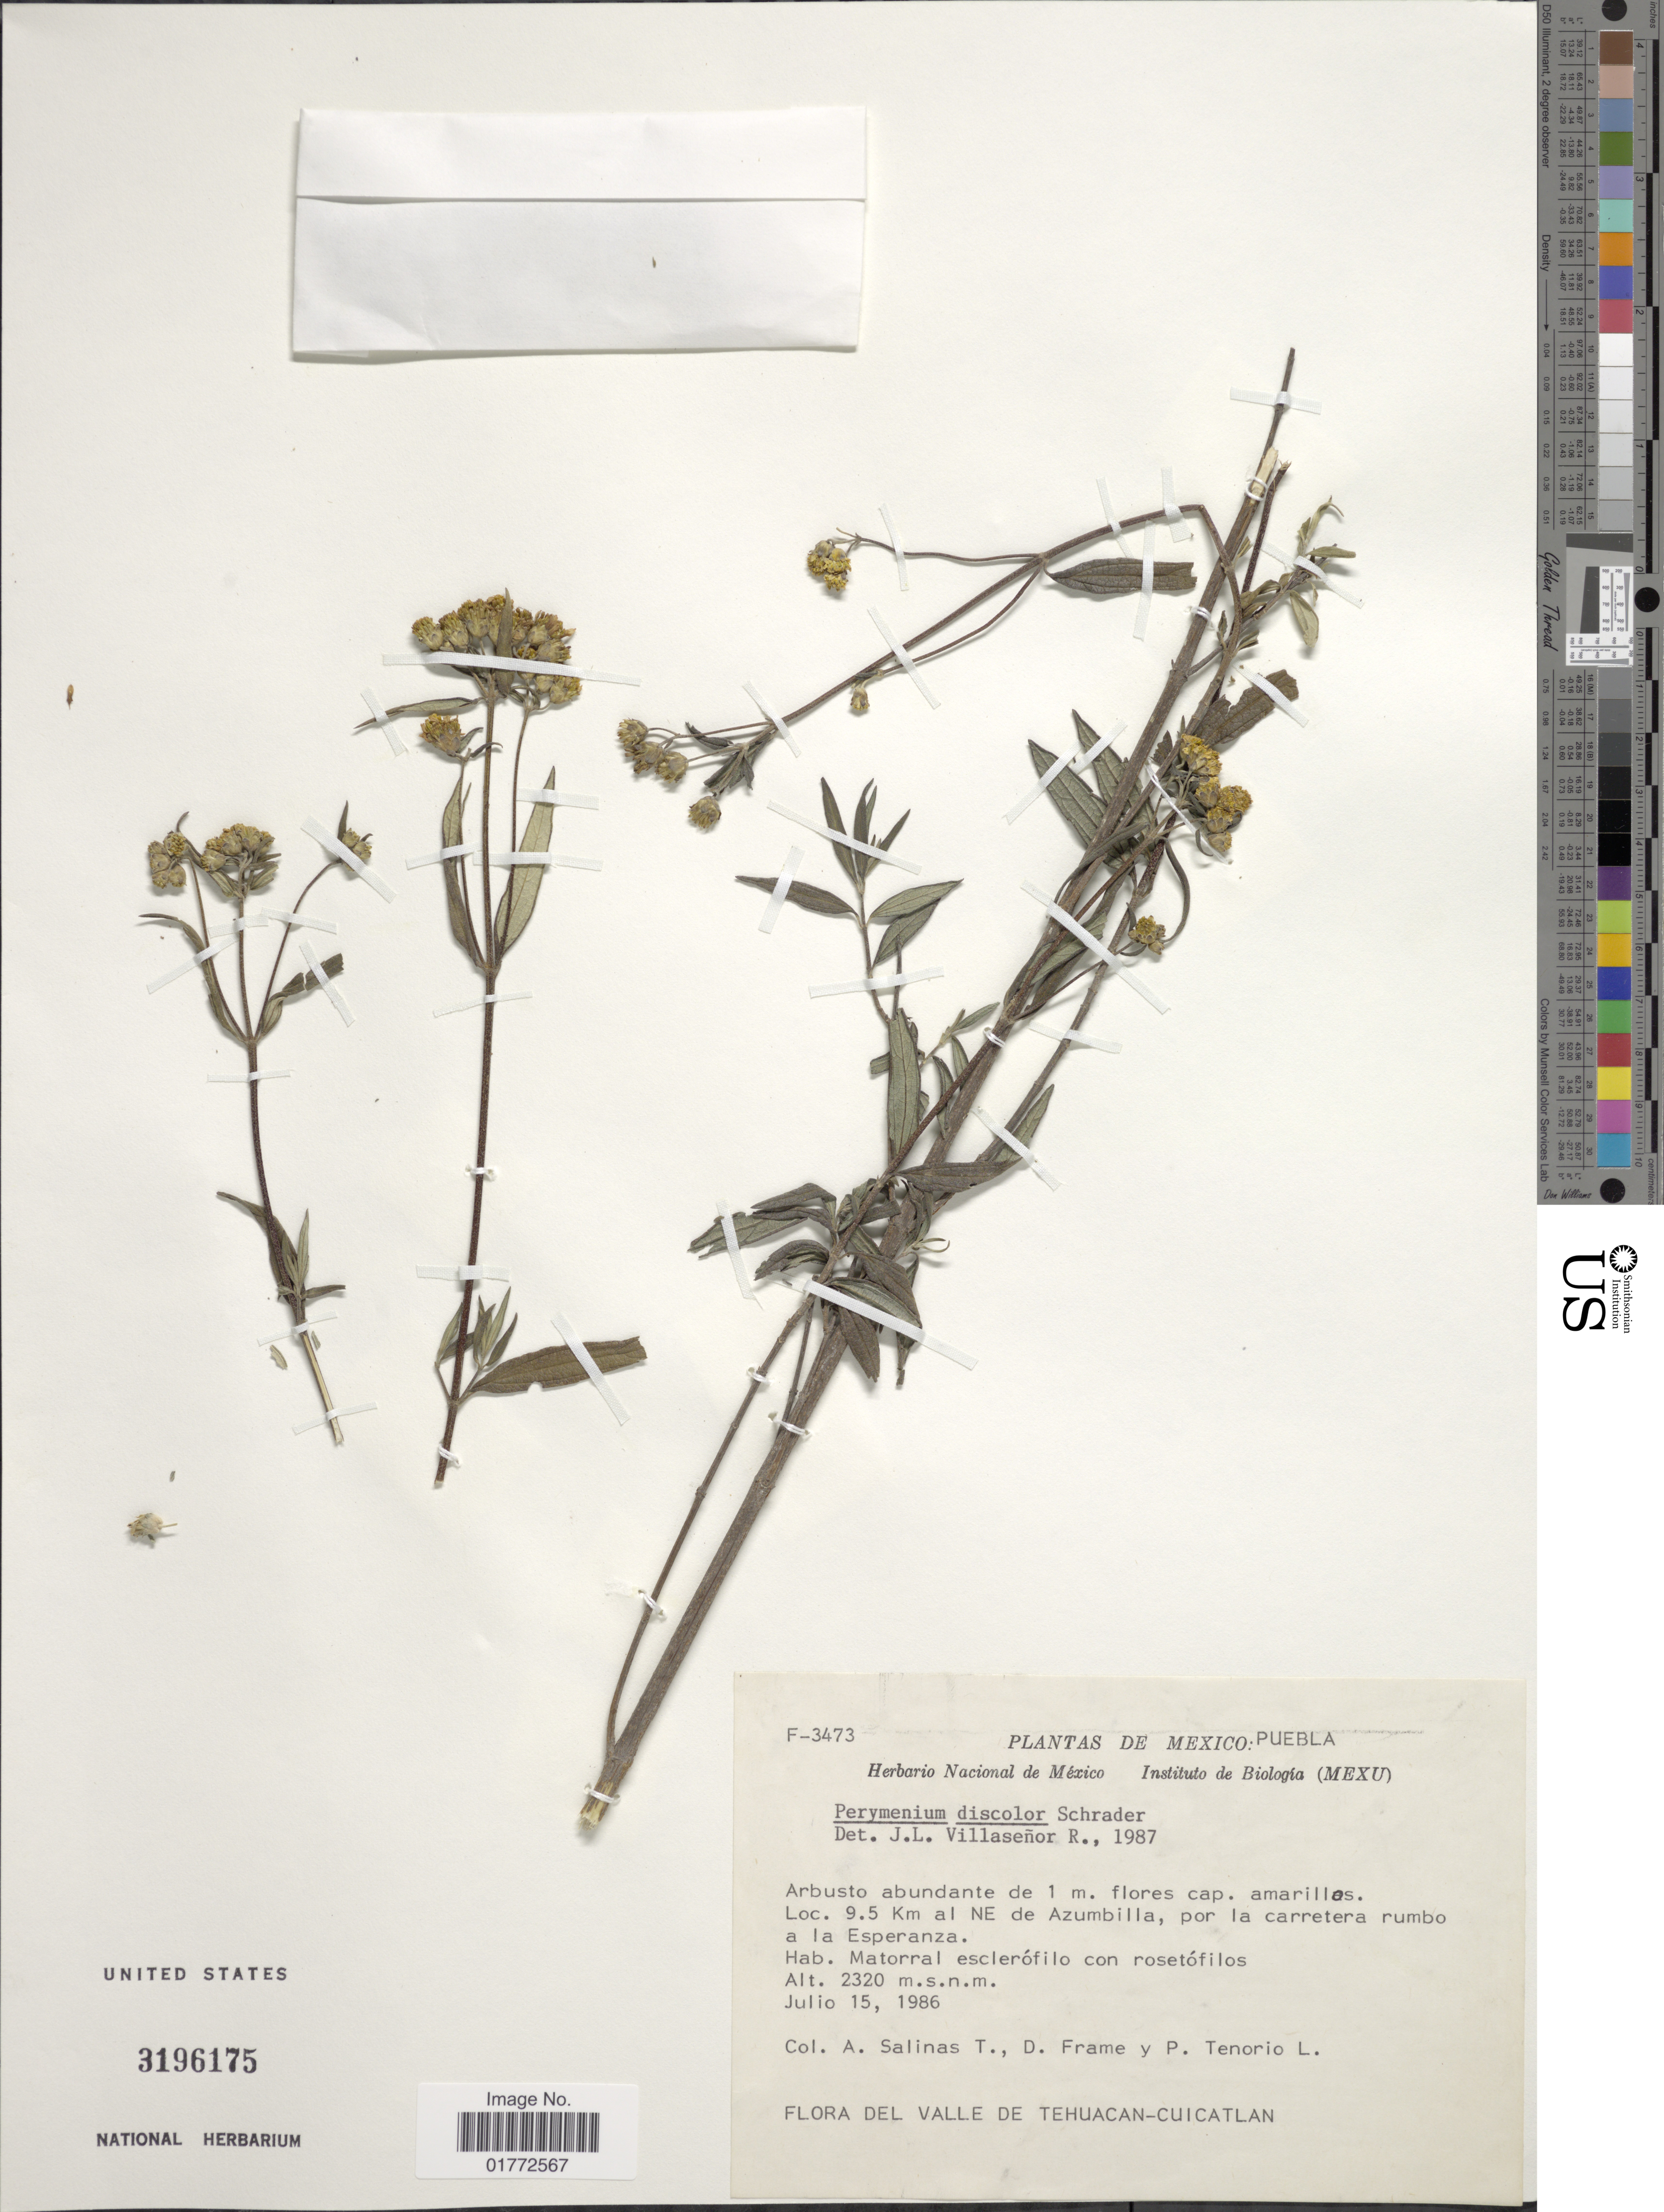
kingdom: Plantae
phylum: Tracheophyta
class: Magnoliopsida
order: Asterales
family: Asteraceae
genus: Perymenium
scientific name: Perymenium discolor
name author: Schrad.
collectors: A. Salinas T., D. Frame & P. Tenorio L.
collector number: F3473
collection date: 1986-07-15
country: Mexico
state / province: Puebla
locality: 9.5 km al NE de Azumbilla, por la carretera rumbo a la Esperanza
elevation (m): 2320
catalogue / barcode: US 3196175